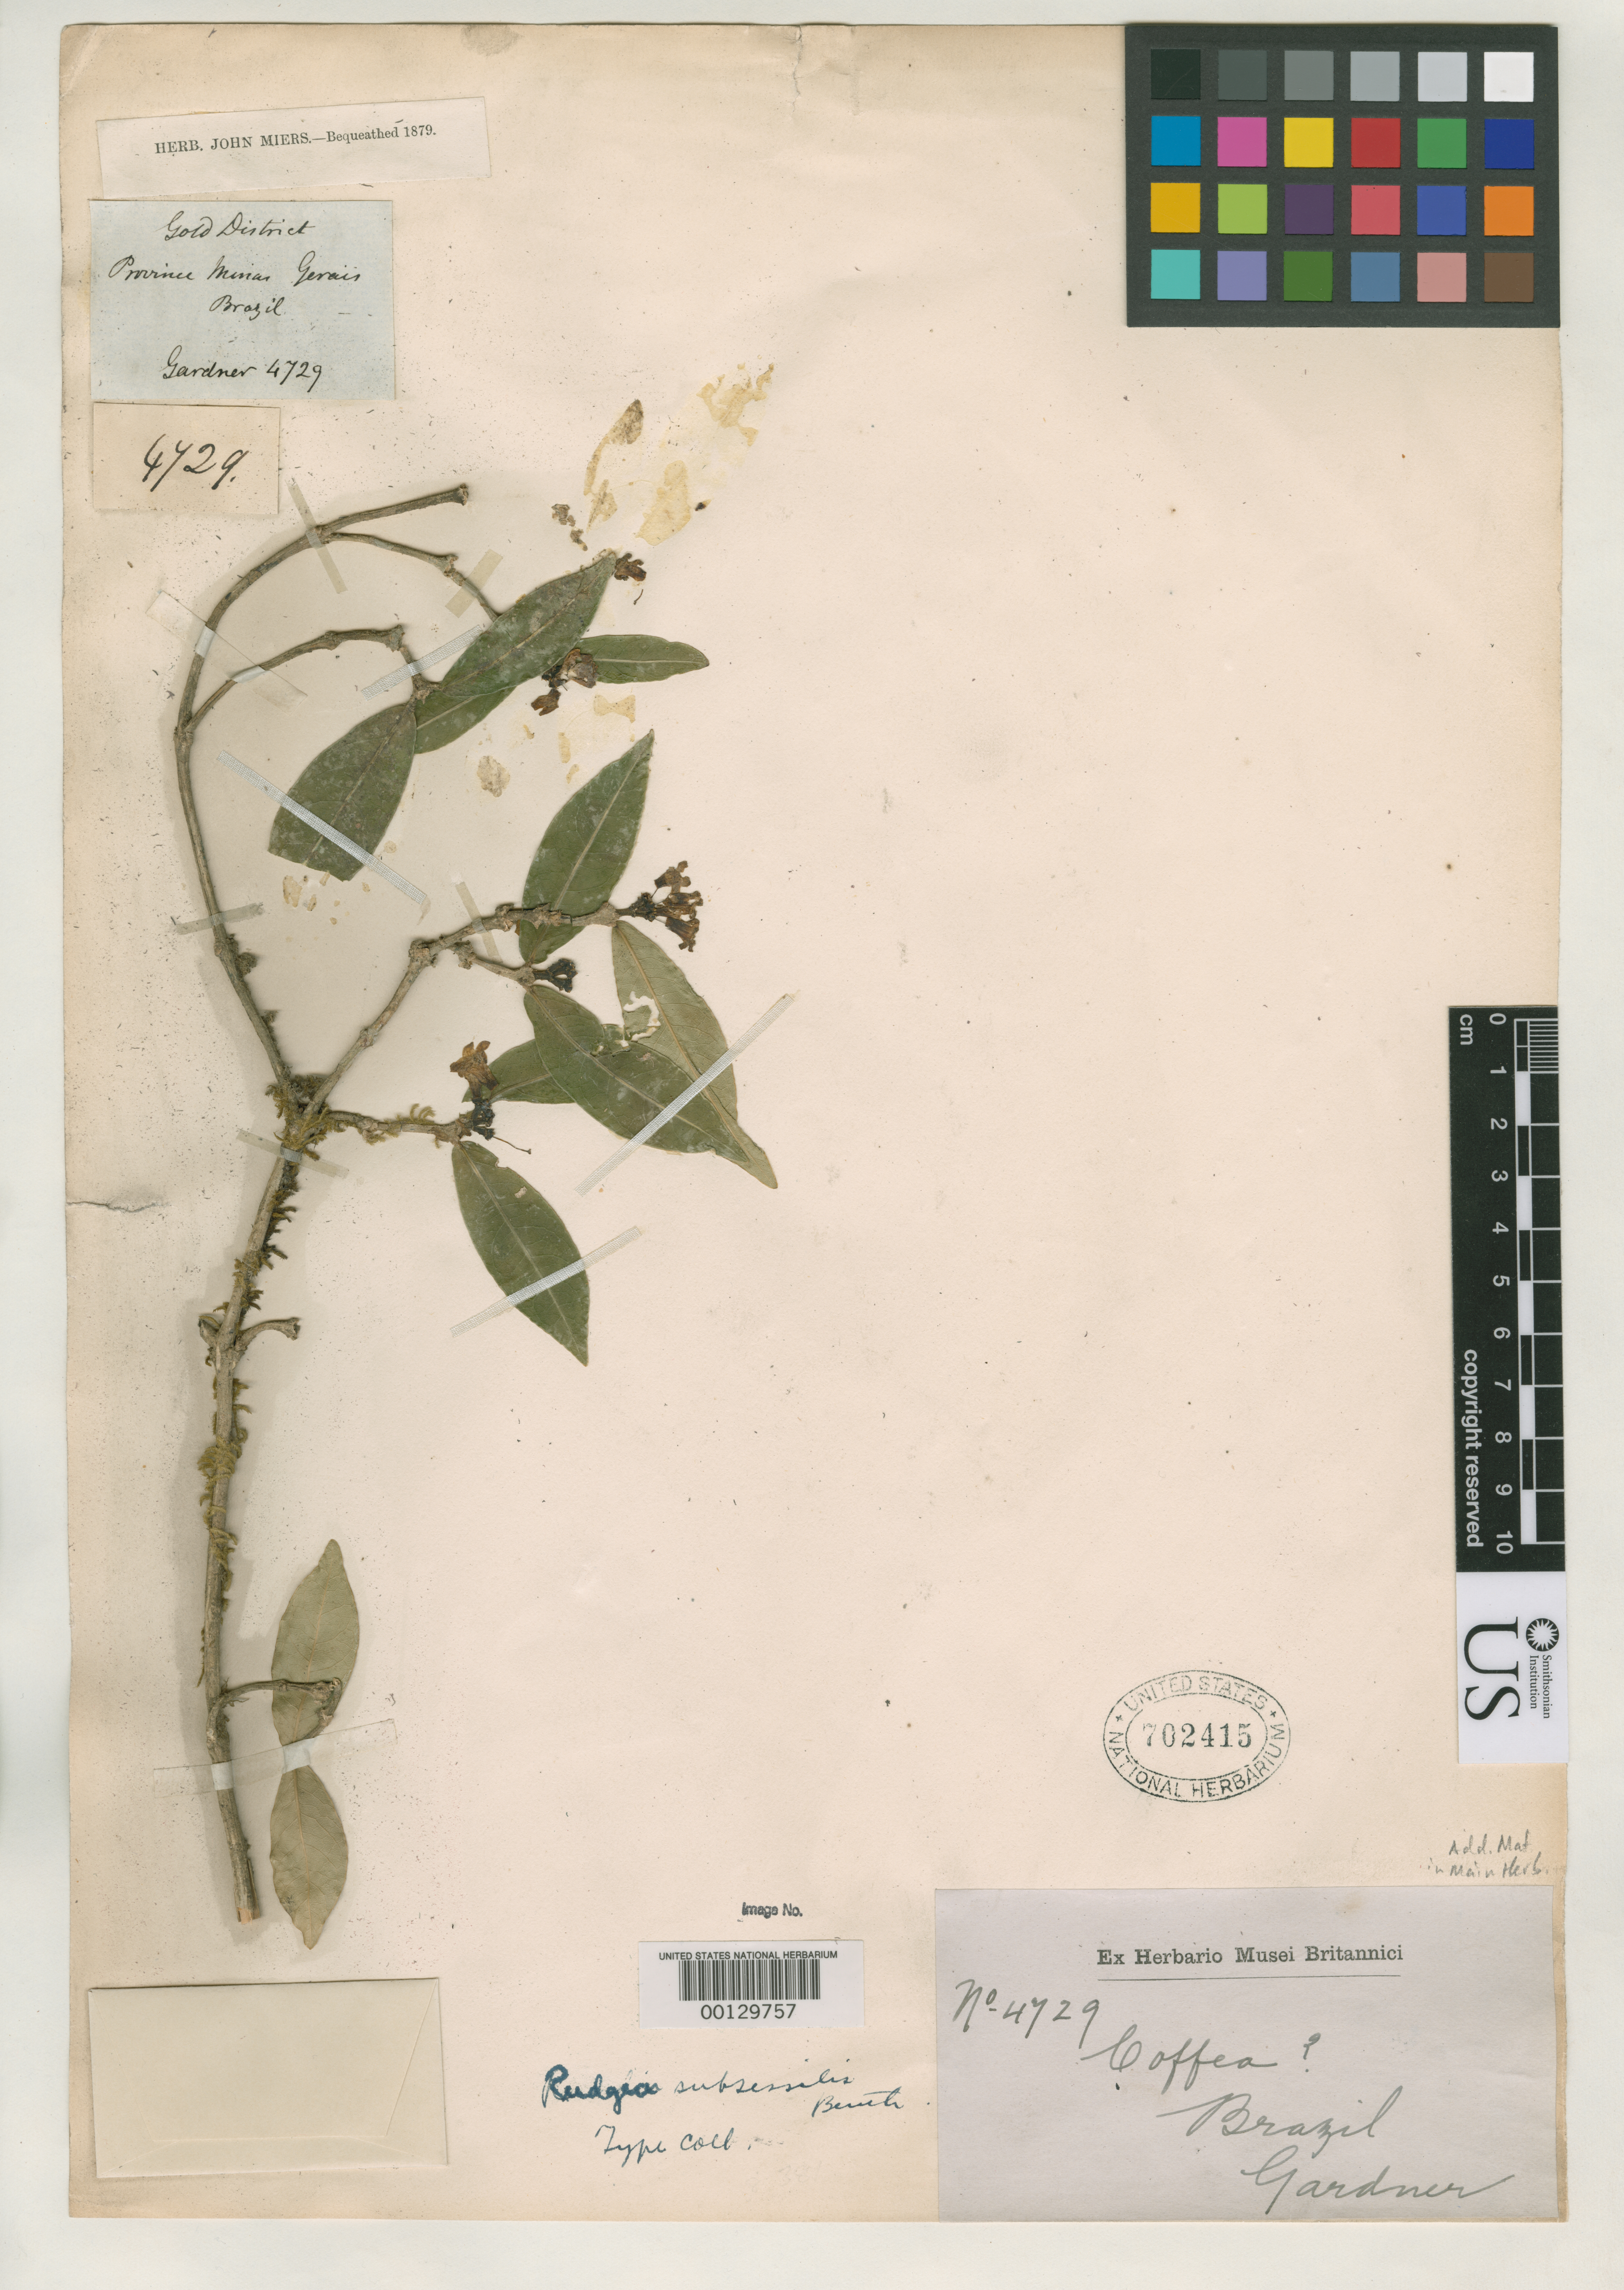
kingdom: Plantae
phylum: Tracheophyta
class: Magnoliopsida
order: Gentianales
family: Rubiaceae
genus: Rudgea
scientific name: Rudgea subsessilis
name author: Benth.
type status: Type Collection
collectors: G. Gardner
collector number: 4729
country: Brazil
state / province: Minas Gerais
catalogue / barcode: US 702415